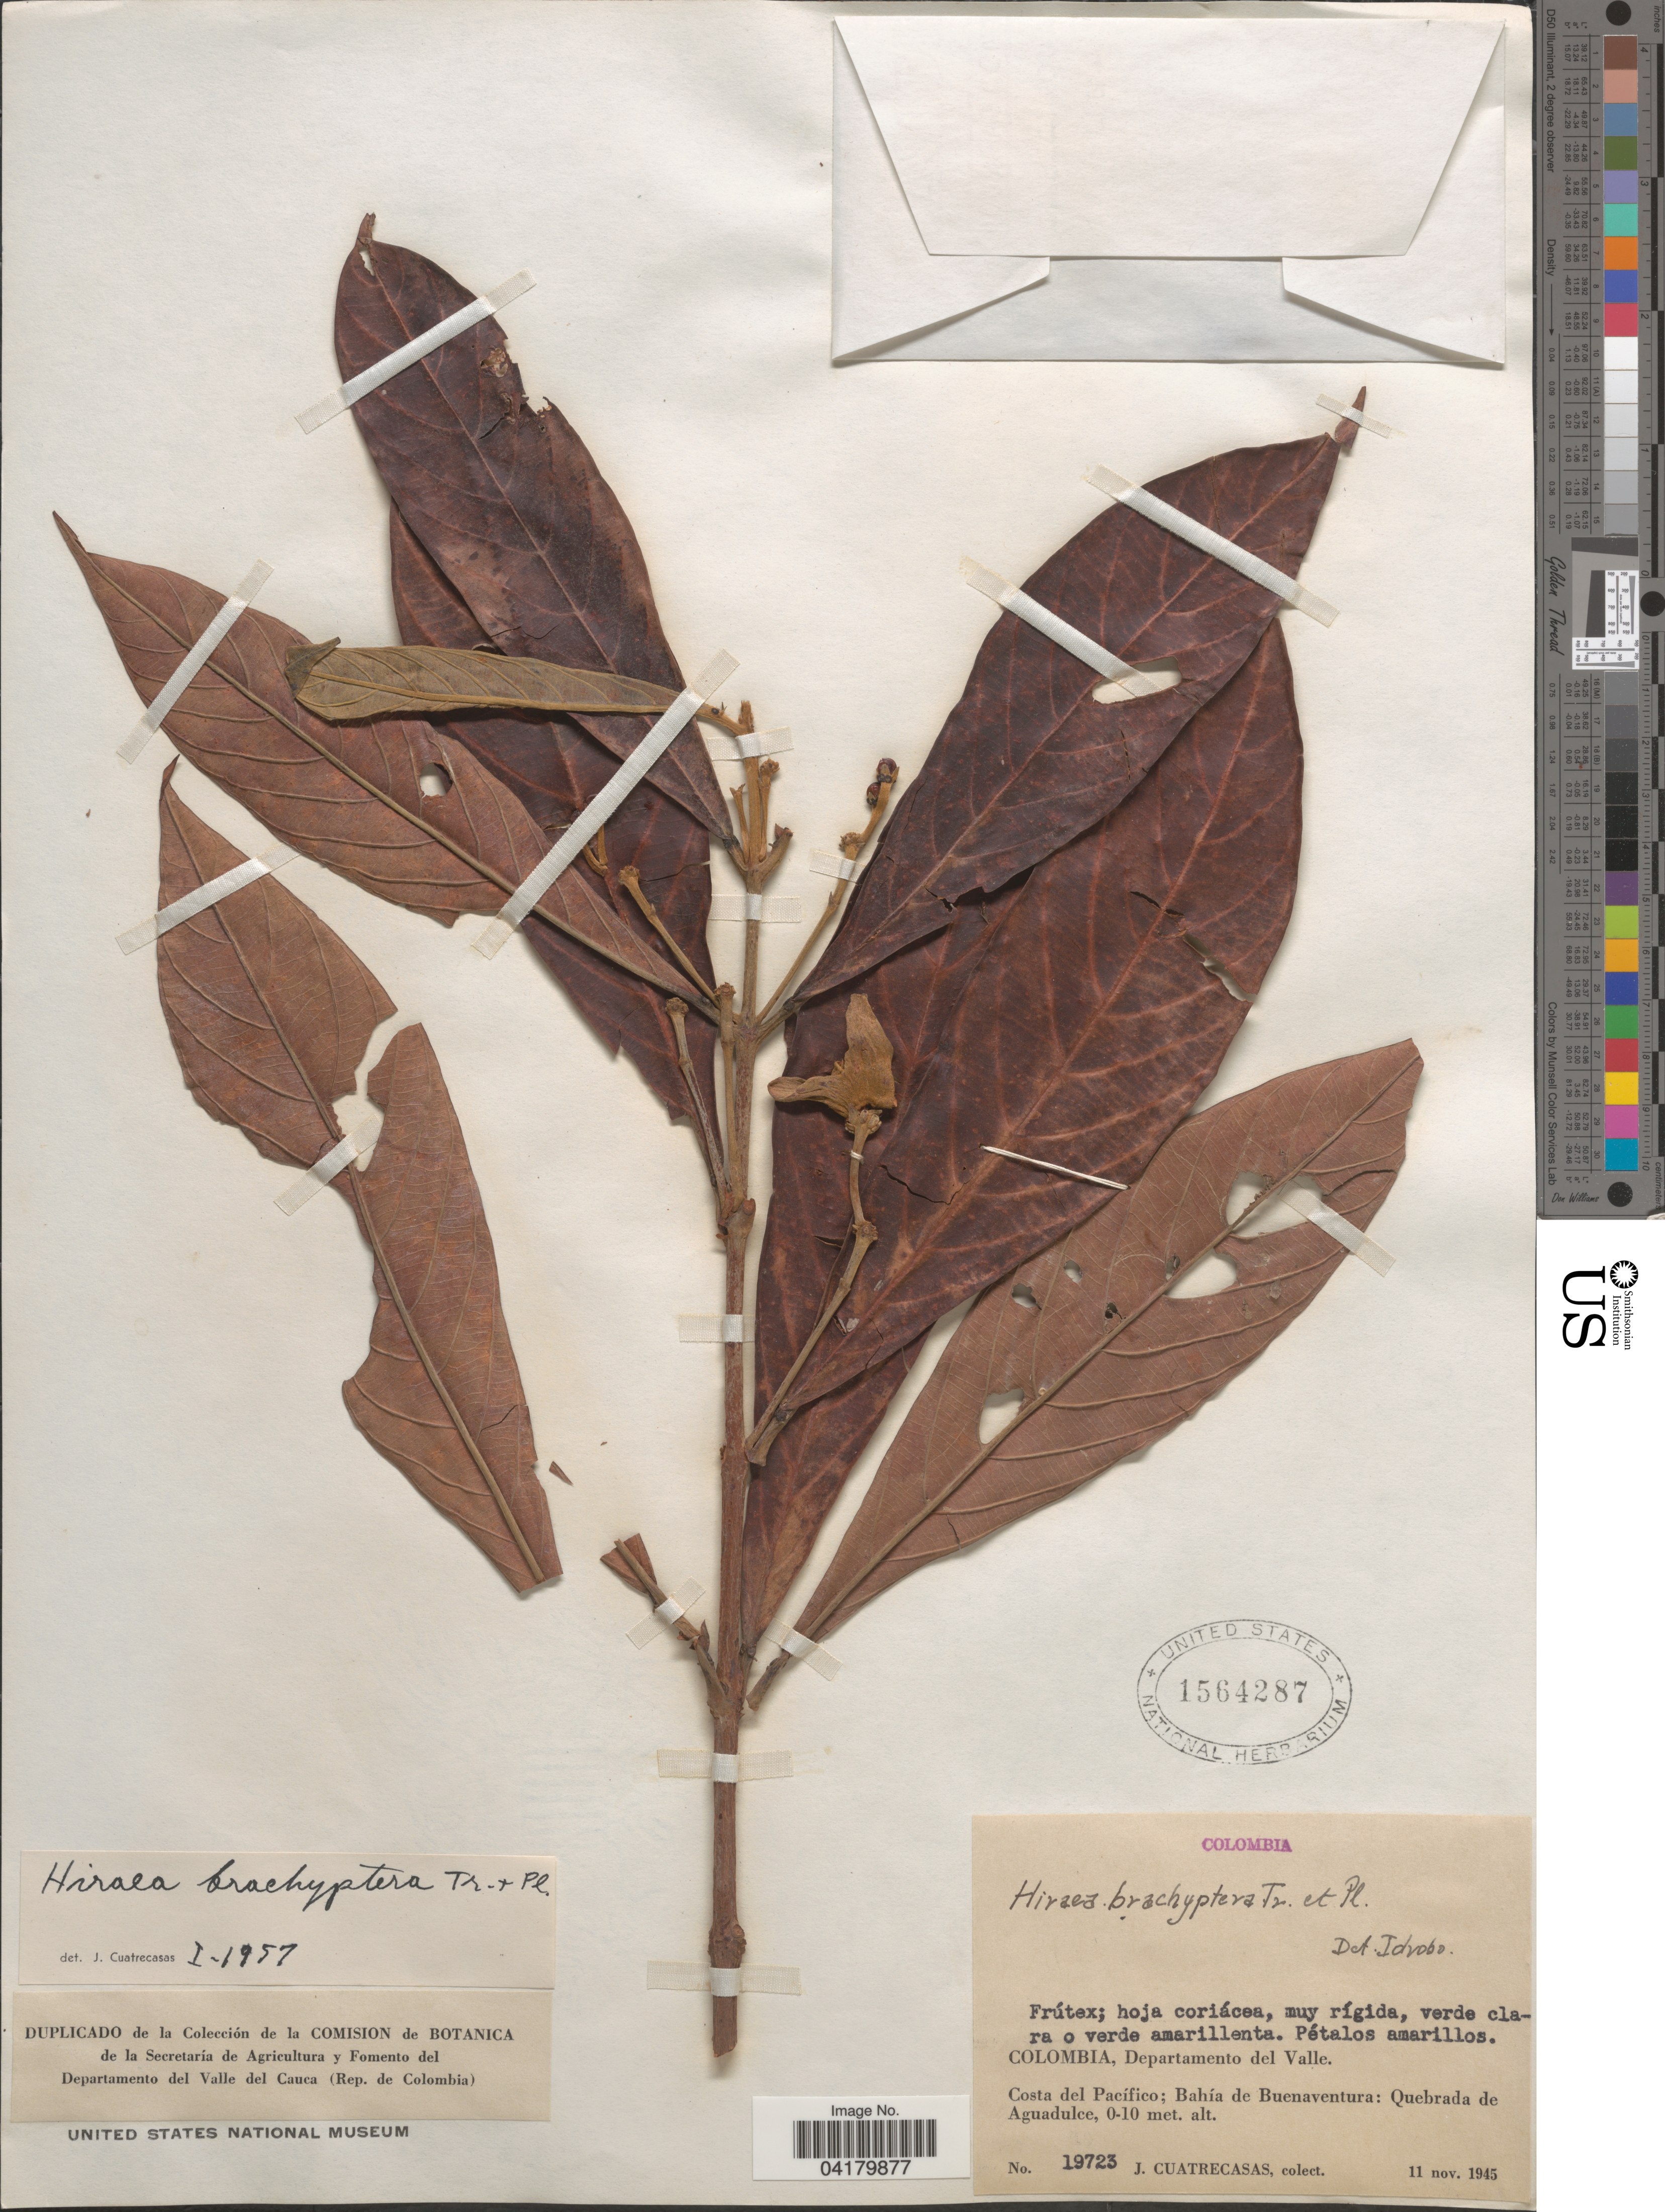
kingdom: Plantae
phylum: Tracheophyta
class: Magnoliopsida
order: Malpighiales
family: Malpighiaceae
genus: Hiraea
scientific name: Hiraea brachyptera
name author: Triana & Planch.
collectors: J. Cuatrecasas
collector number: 19723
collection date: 1945-11-11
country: Colombia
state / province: Valle del Cauca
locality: Departamento del Valle. Costa del Pacífico; Bahia de Buenaventura: Quebrada de Aguadulce.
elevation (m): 0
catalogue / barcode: US 1564287